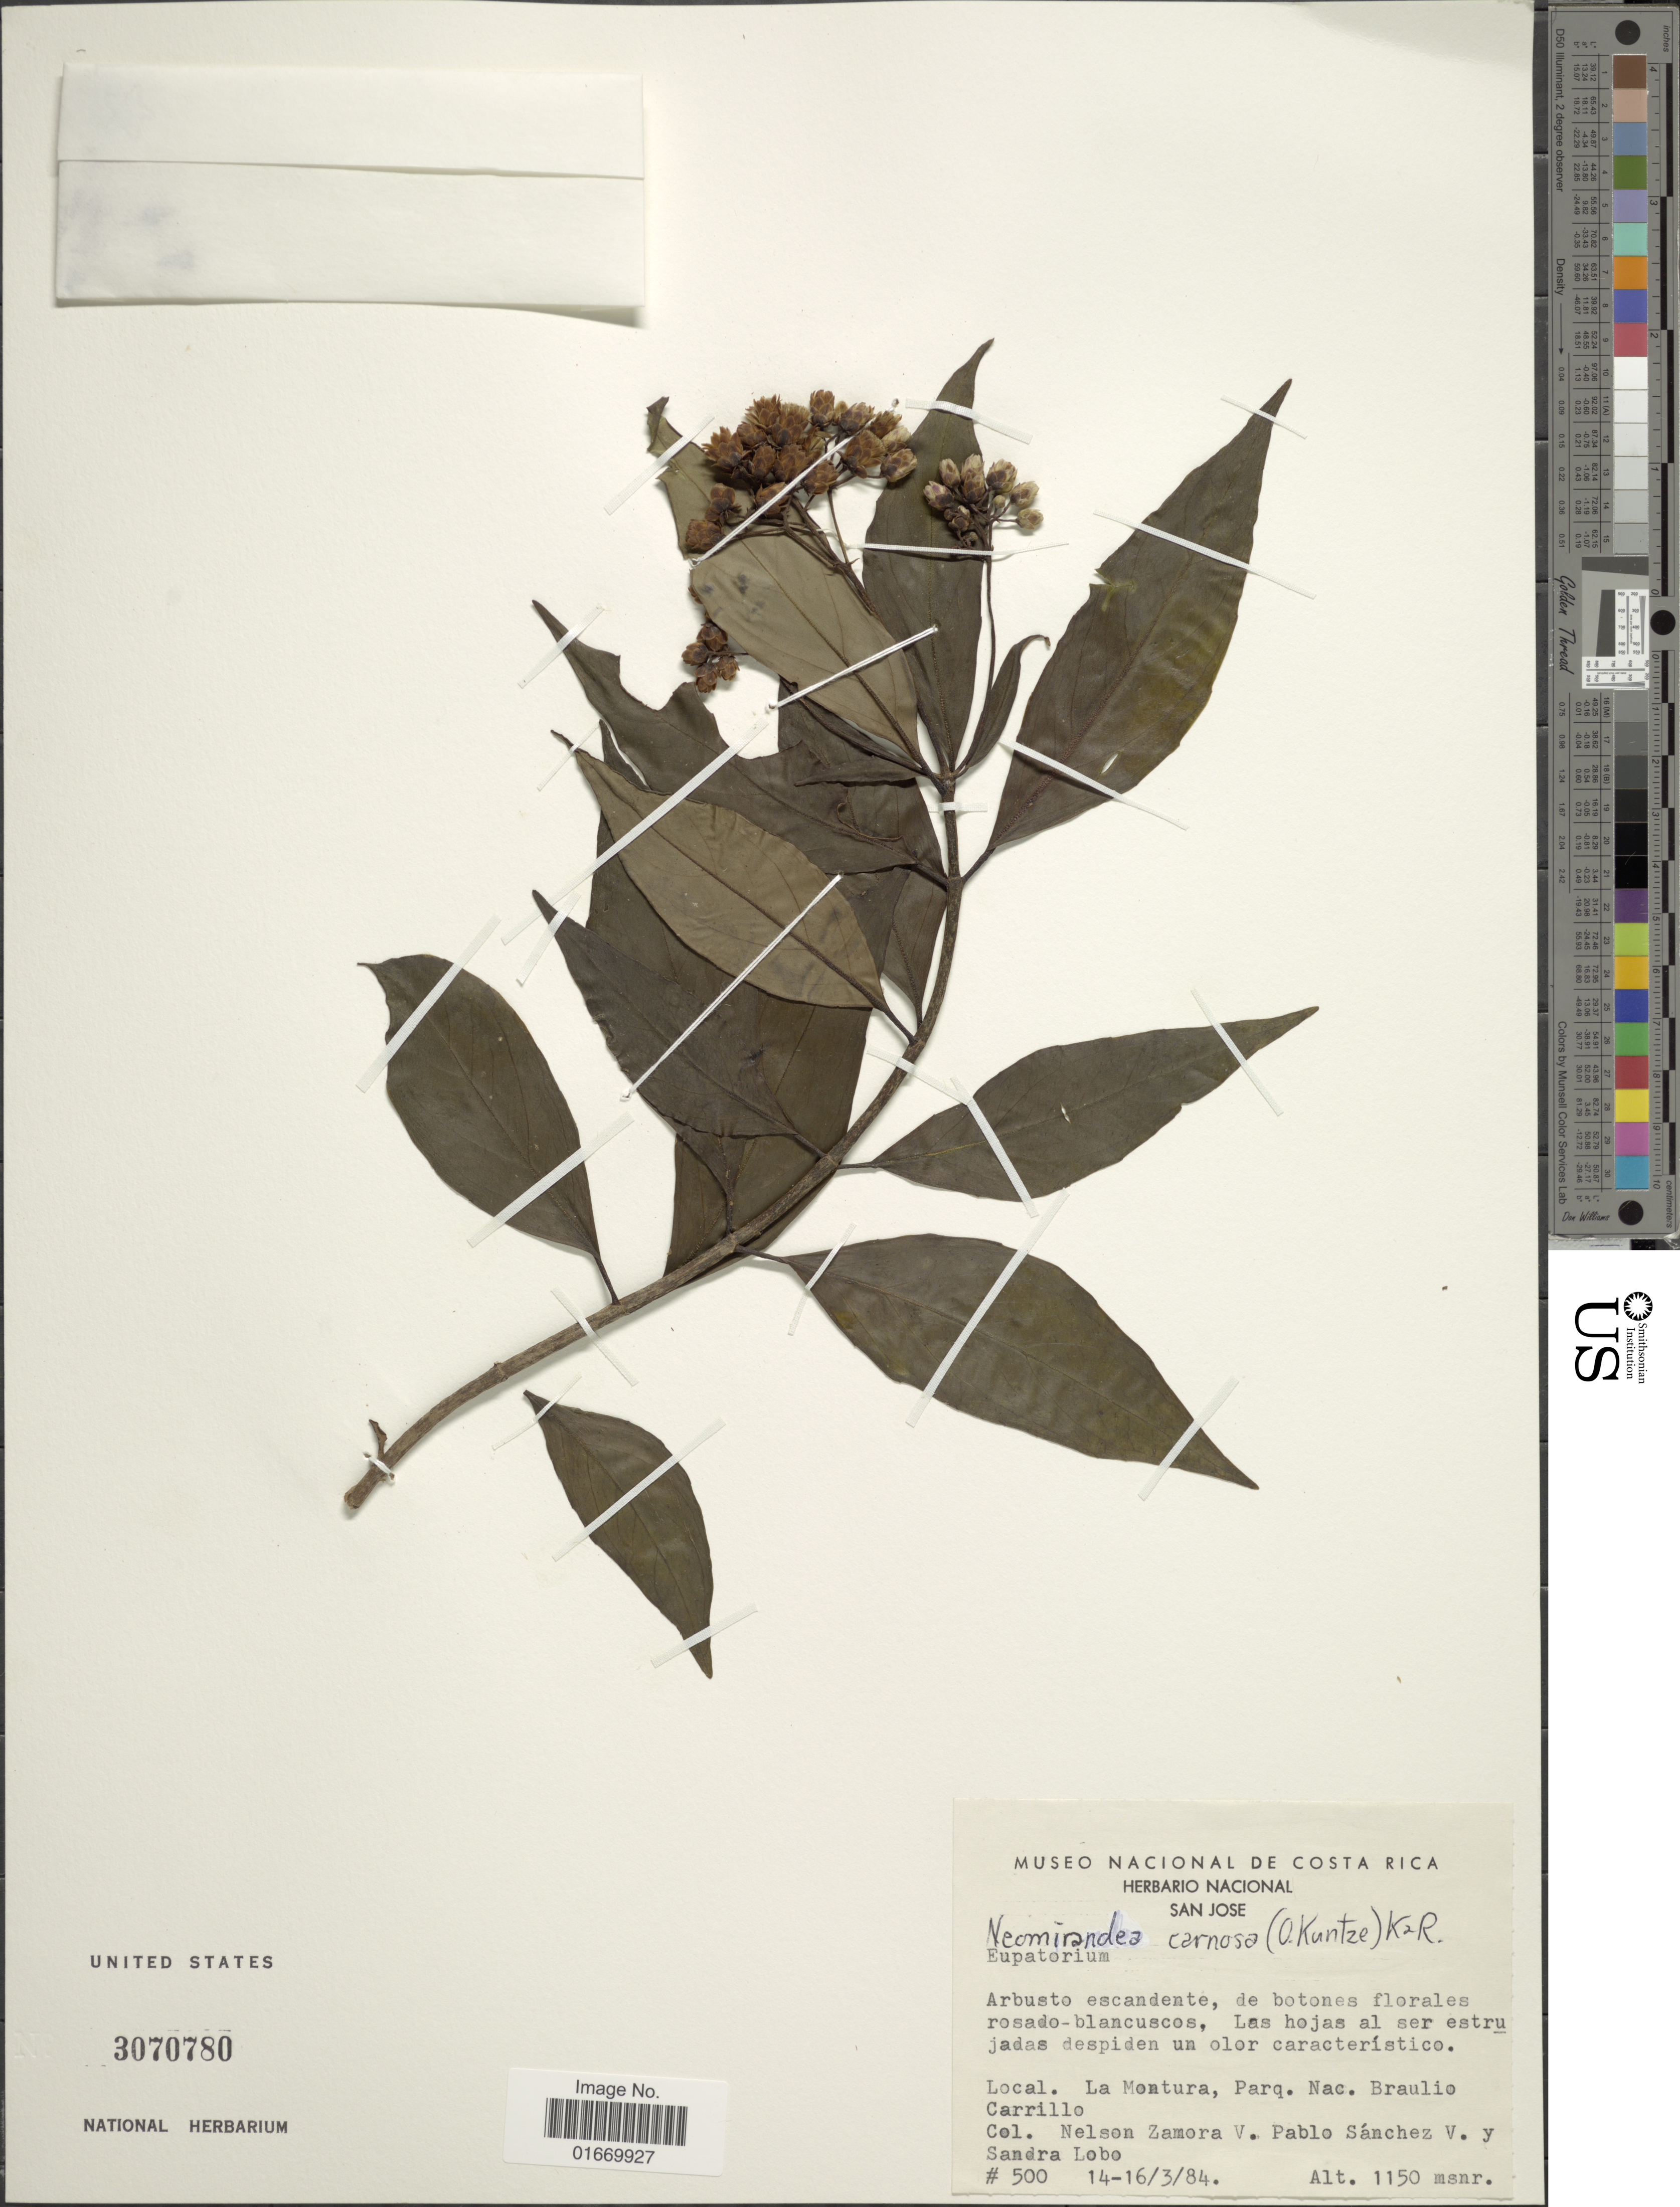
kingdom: Plantae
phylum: Tracheophyta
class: Magnoliopsida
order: Asterales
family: Asteraceae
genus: Neomirandea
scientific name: Neomirandea carnosa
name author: (Kuntze) R.M. King & H. Rob.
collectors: N. Zamora, P. E. Sánchez Vindas & S. Lobo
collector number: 500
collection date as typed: Transcribed d/m/y: 14/3/84 to 16/3/84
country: Costa Rica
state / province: San Jose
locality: La Montura, Parq. Nac. Braulio Carrillo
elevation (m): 1150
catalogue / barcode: US 3070780